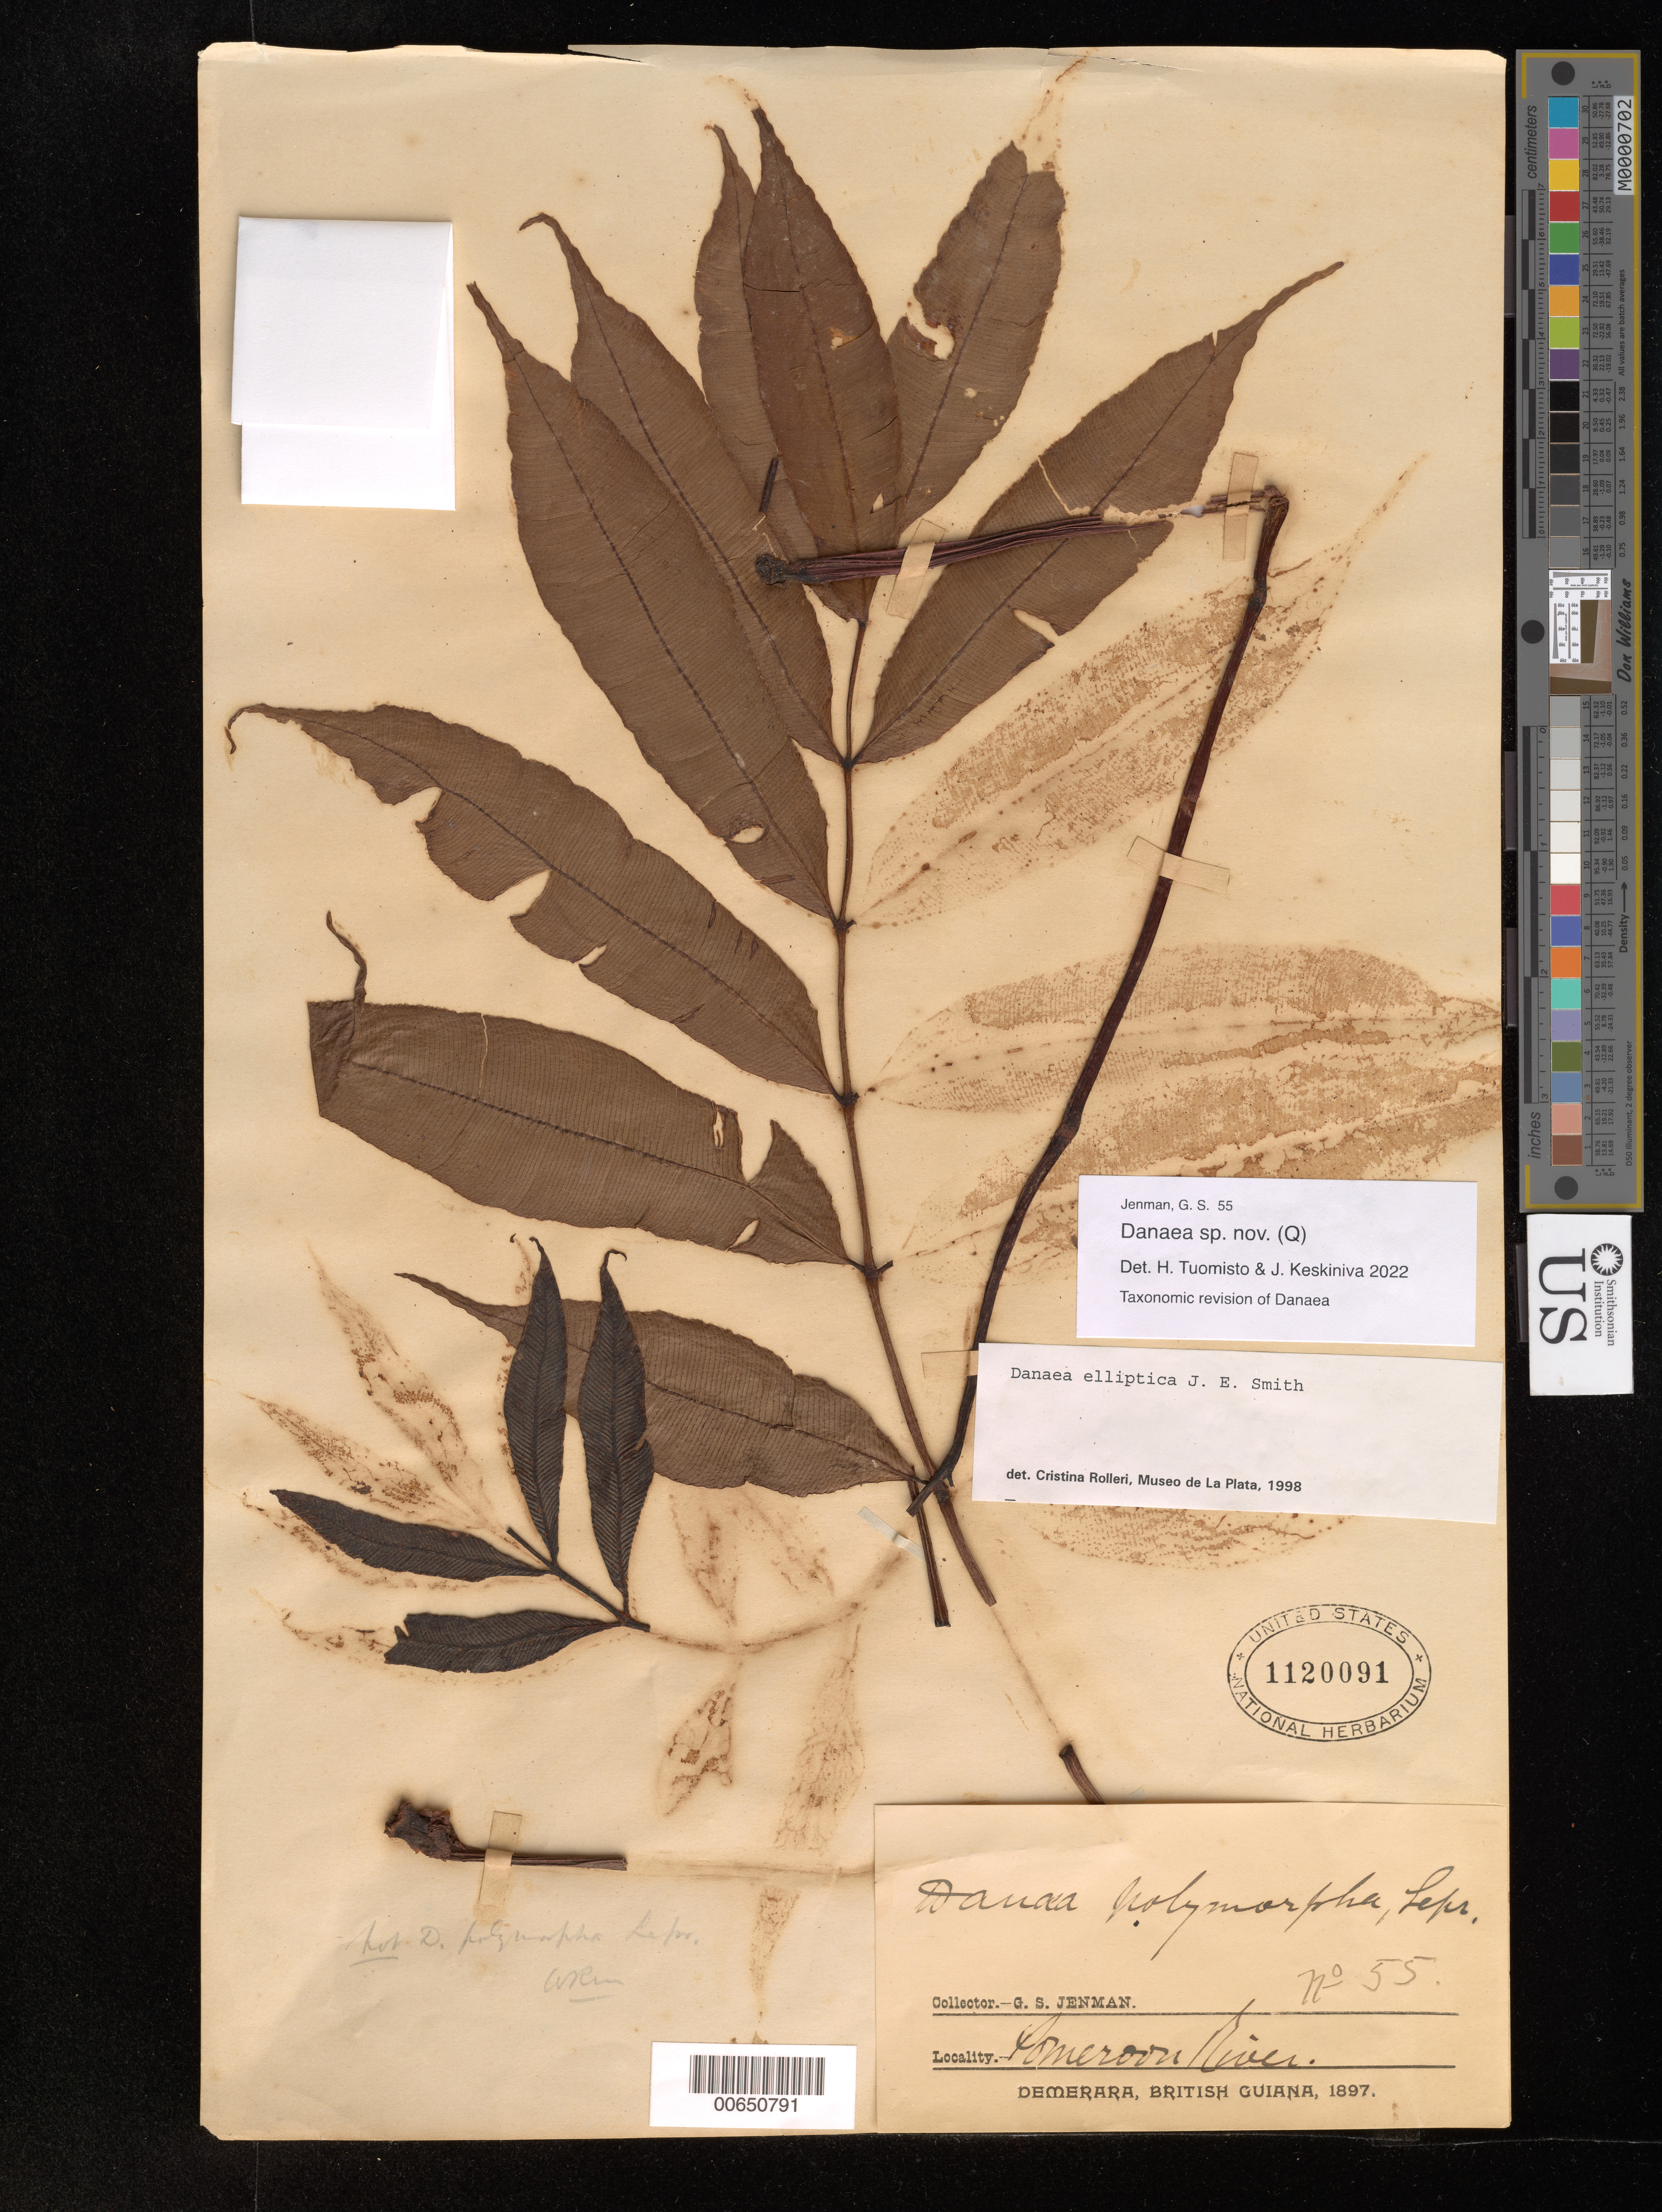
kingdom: Plantae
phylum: Tracheophyta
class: Polypodiopsida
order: Marattiales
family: Marattiaceae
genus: Danaea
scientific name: Danaea sp.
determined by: Tuomisto, H.; Keskiniva, Janina S.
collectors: G. S. Jenman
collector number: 55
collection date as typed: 1897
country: Guyana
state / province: Essequibo Isl-W. Demerara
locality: Demerara R.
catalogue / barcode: US 1120091